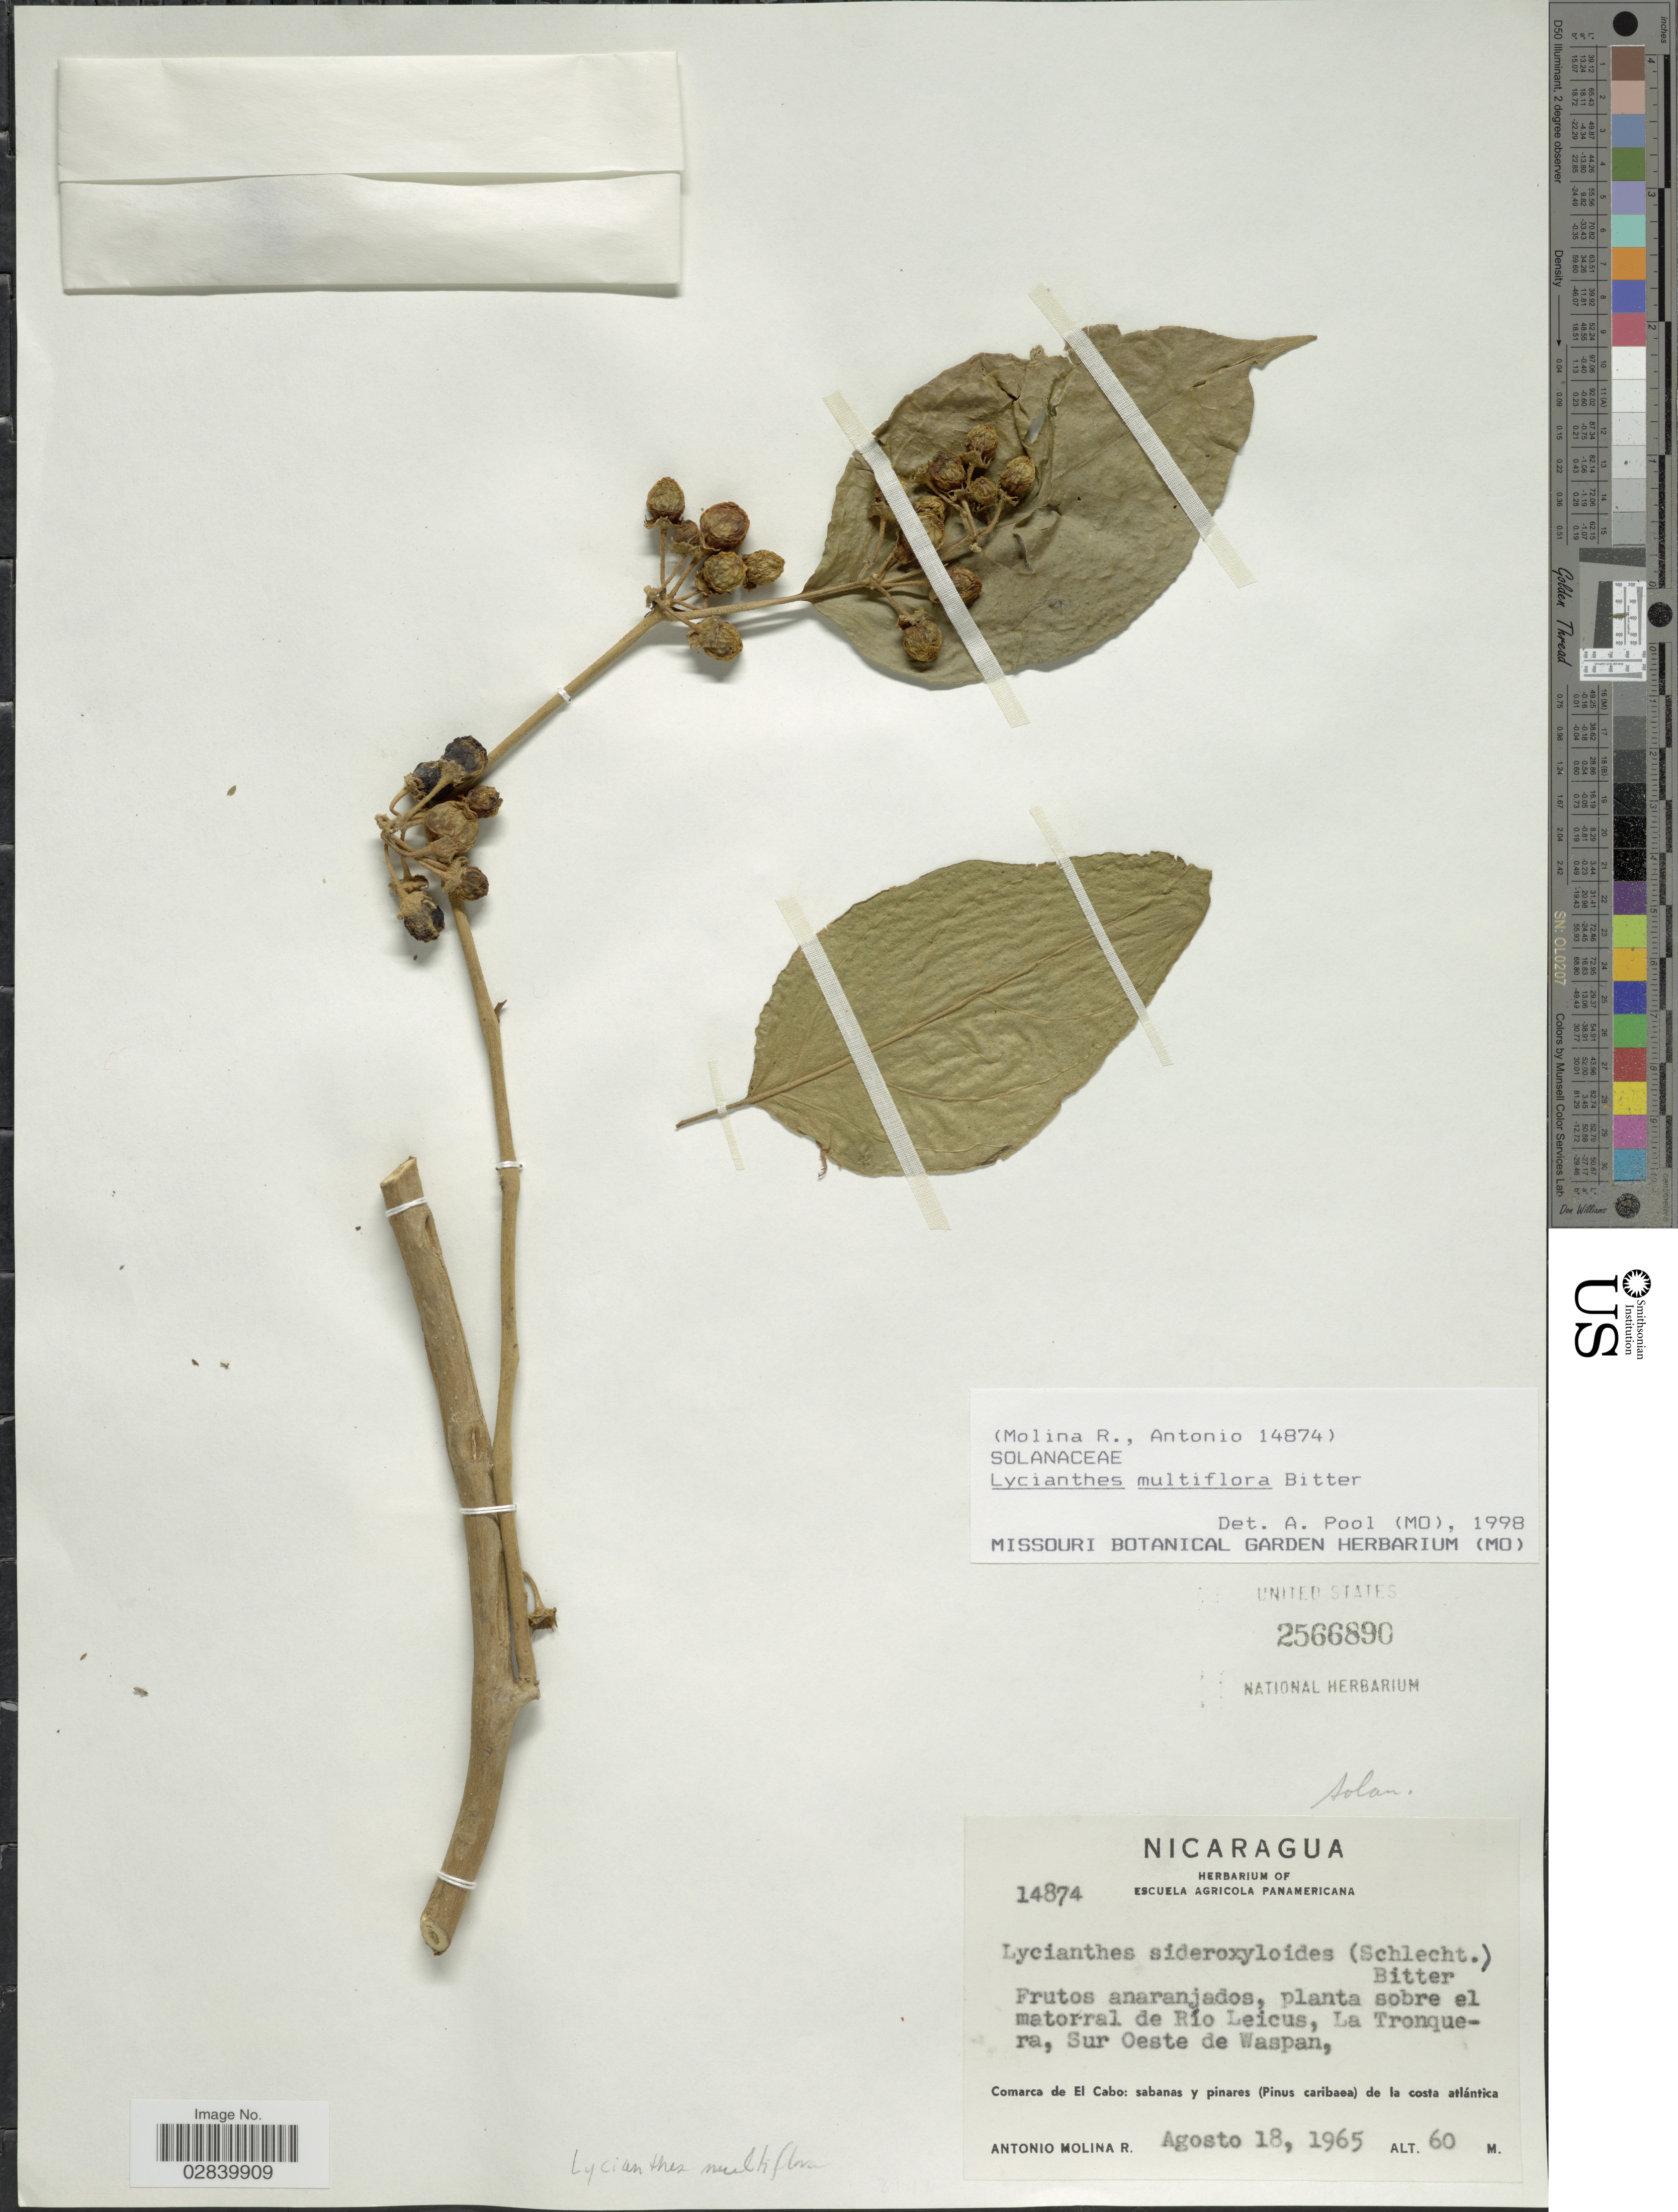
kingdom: Plantae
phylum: Tracheophyta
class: Magnoliopsida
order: Solanales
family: Solanaceae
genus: Lycianthes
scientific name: Lycianthes multiflora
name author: Bitter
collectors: A. Molina R.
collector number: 14874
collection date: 1965-08-18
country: Nicaragua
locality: Sobre el matorral de Río Leicus, La Tronquera, Sur Oeste de Waspan, Comarca de El Cabo: sabanas y pinares (Pinus caribaea) de la costa atlántica.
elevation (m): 60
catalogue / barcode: US 2566890